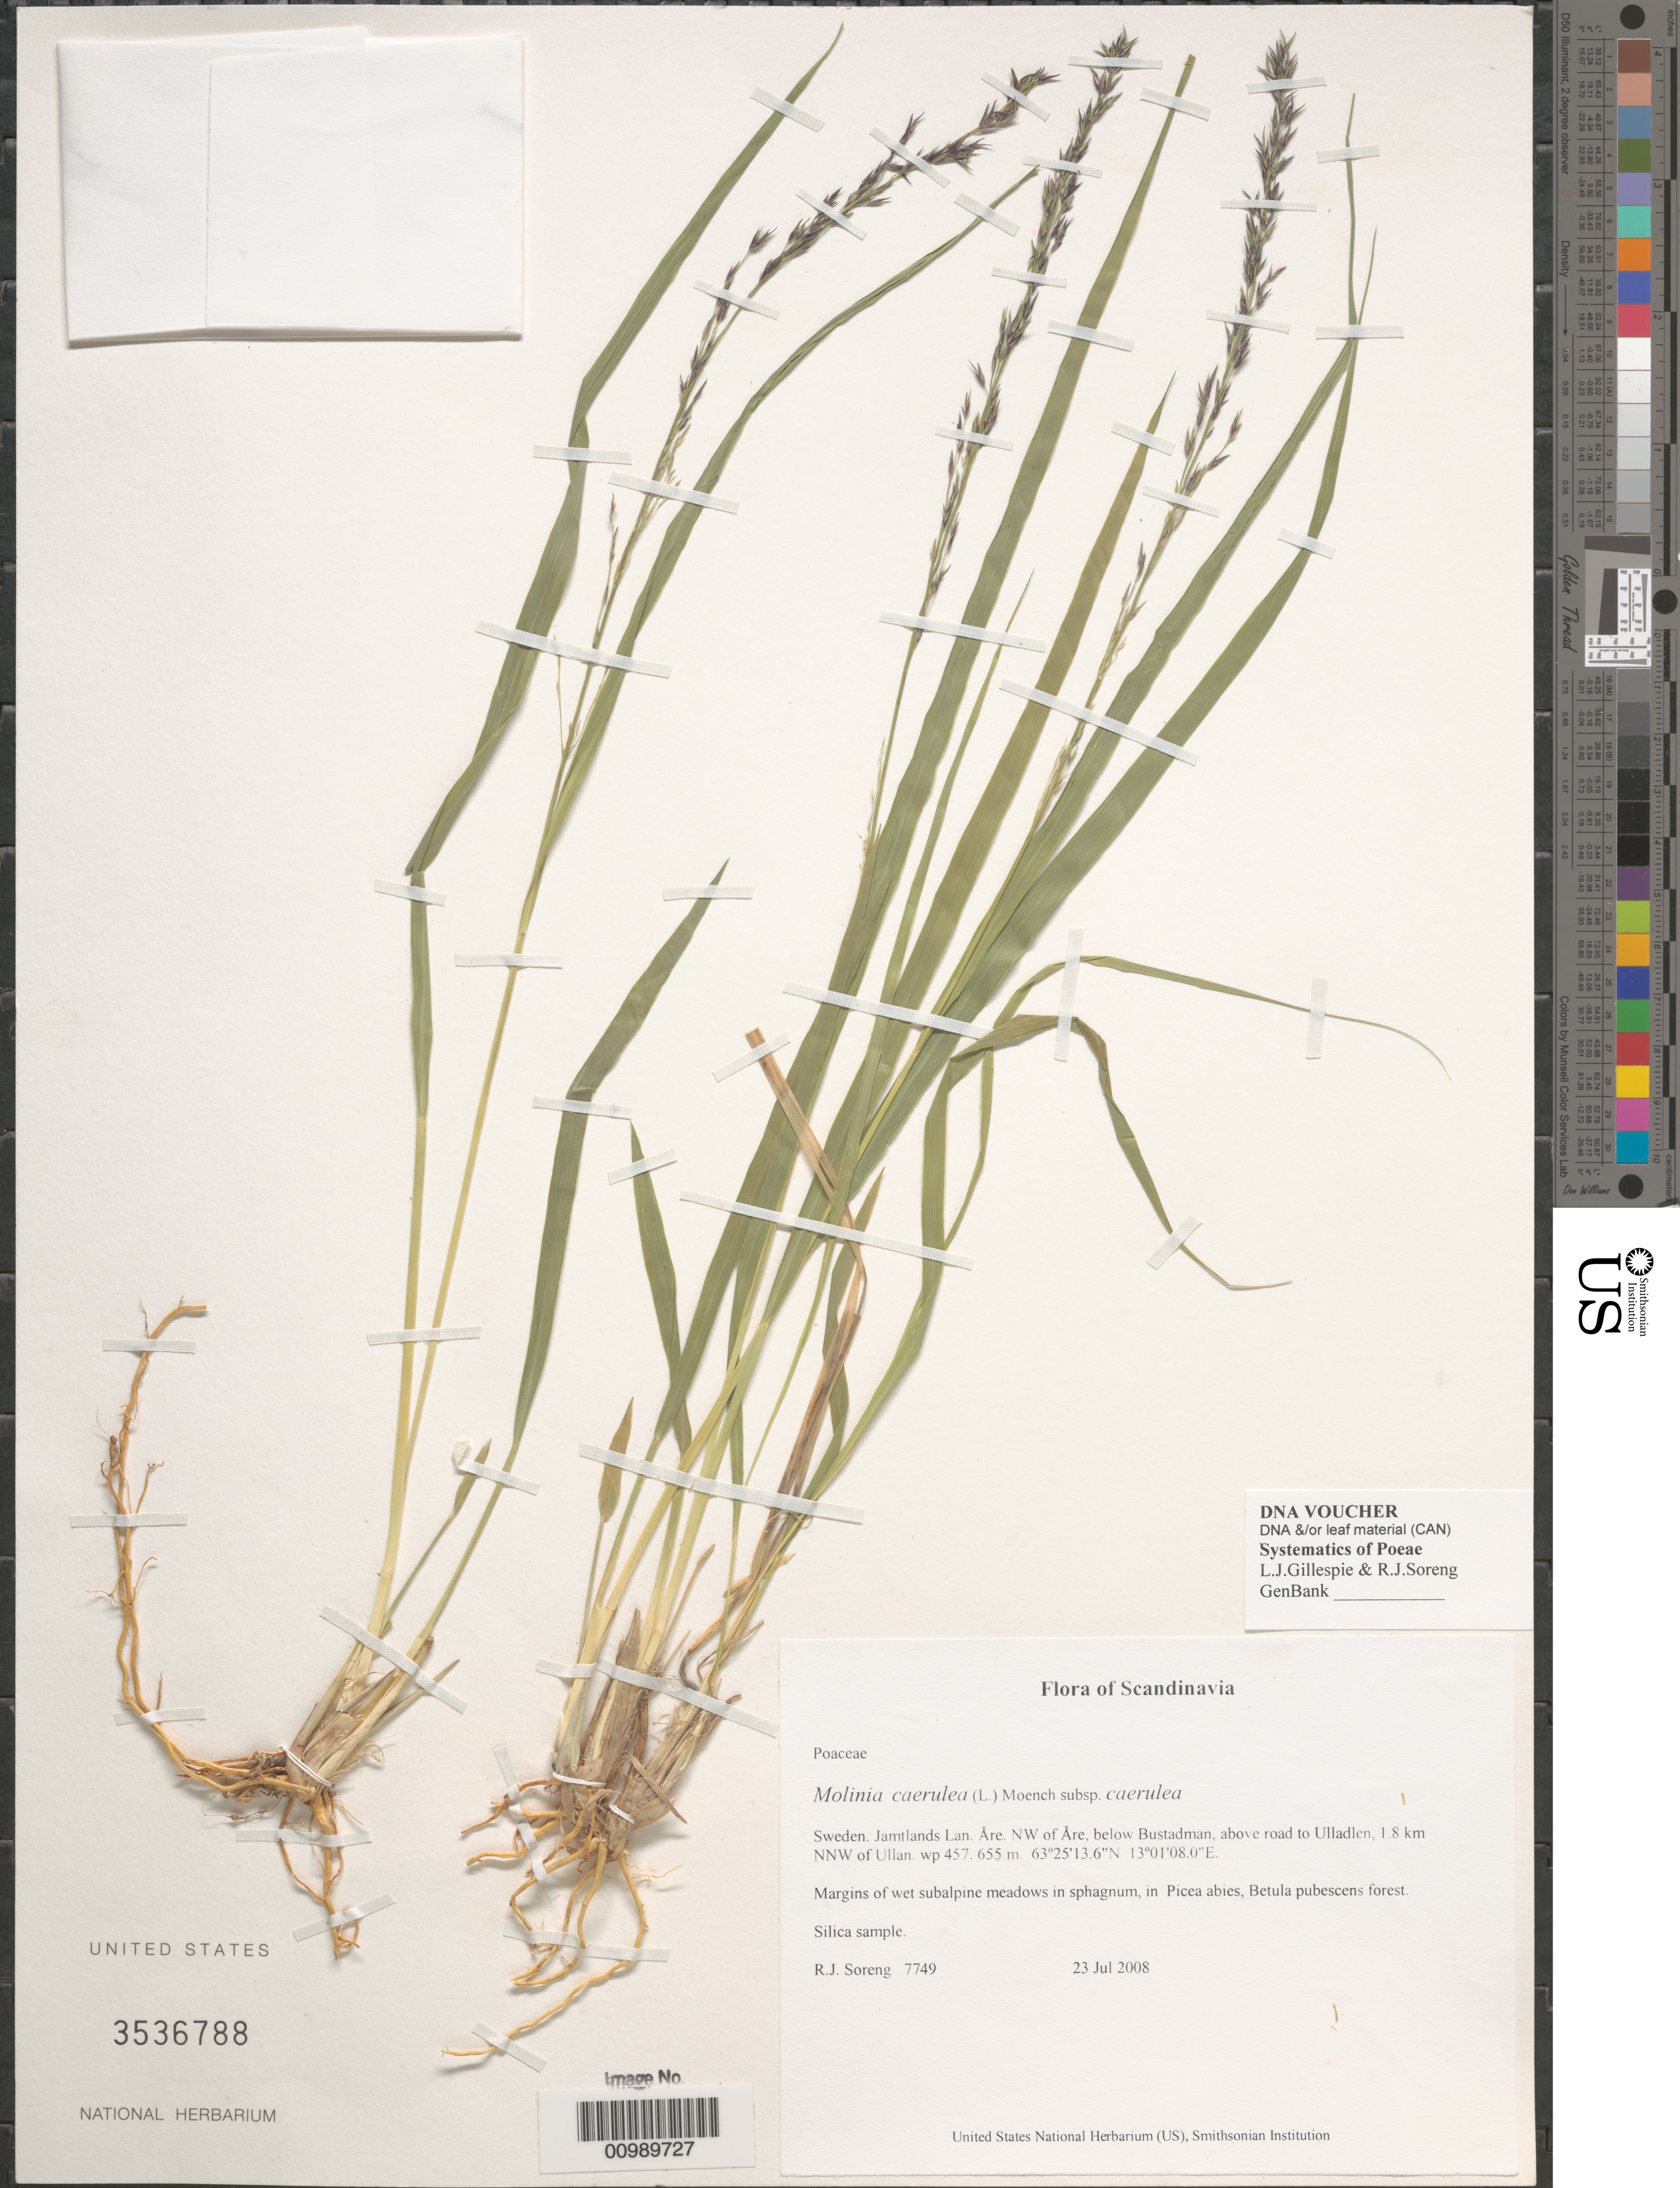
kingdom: Plantae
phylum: Tracheophyta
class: Liliopsida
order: Poales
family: Poaceae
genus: Molinia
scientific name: Molinia caerulea subsp. caerulea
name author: (L.) Moench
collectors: R. J. Soreng & N. L. Soreng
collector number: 7749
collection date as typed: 23 Jul 2008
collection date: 2008-07-23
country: Sweden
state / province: Jämtland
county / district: Åre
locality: NW of Åre, below Bustadman, above road to Ulladlen, 1.8 km NNW of Ullan.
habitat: Margins of wet subalpine meadows in sphagnum, in Picea abies, Betula pubescens forest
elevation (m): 655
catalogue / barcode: US 3536788